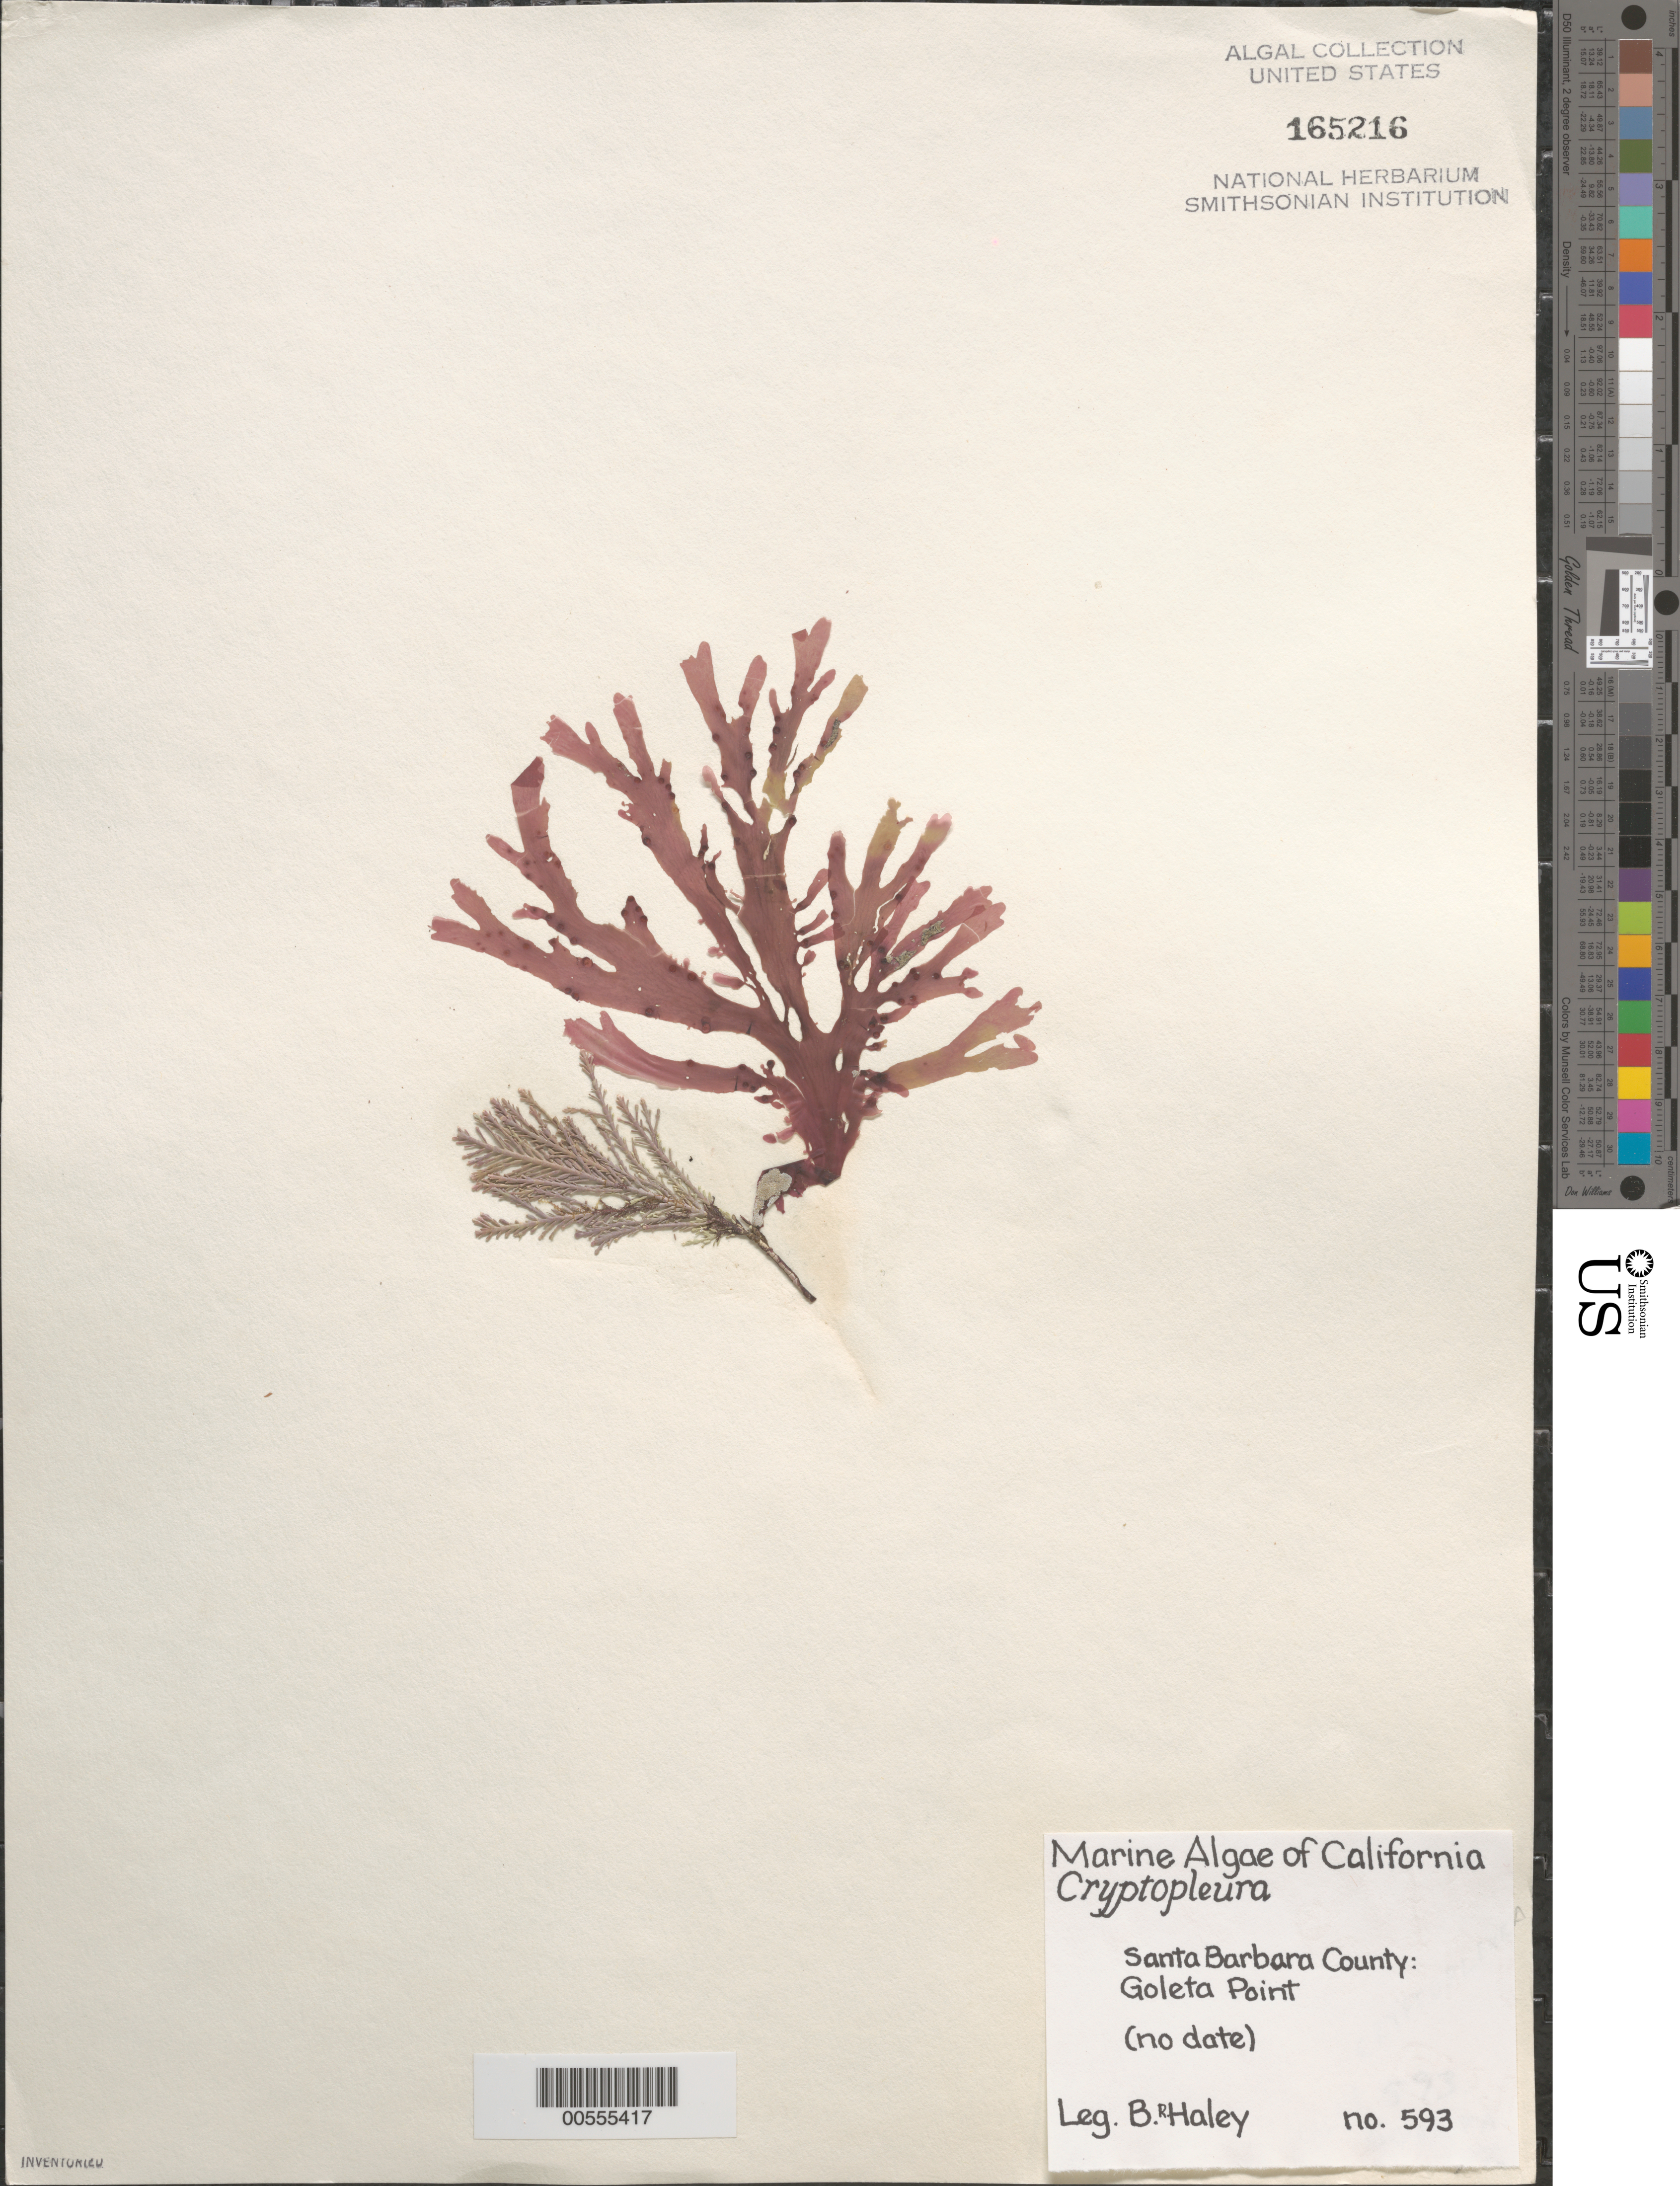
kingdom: Plantae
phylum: Rhodophyta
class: Florideophyceae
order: Ceramiales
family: Delesseriaceae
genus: Cryptopleura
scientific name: Cryptopleura sp.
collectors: B. Haley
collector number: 593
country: United States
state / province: California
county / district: Santa Barbara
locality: Goleta Point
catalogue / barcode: US 165216